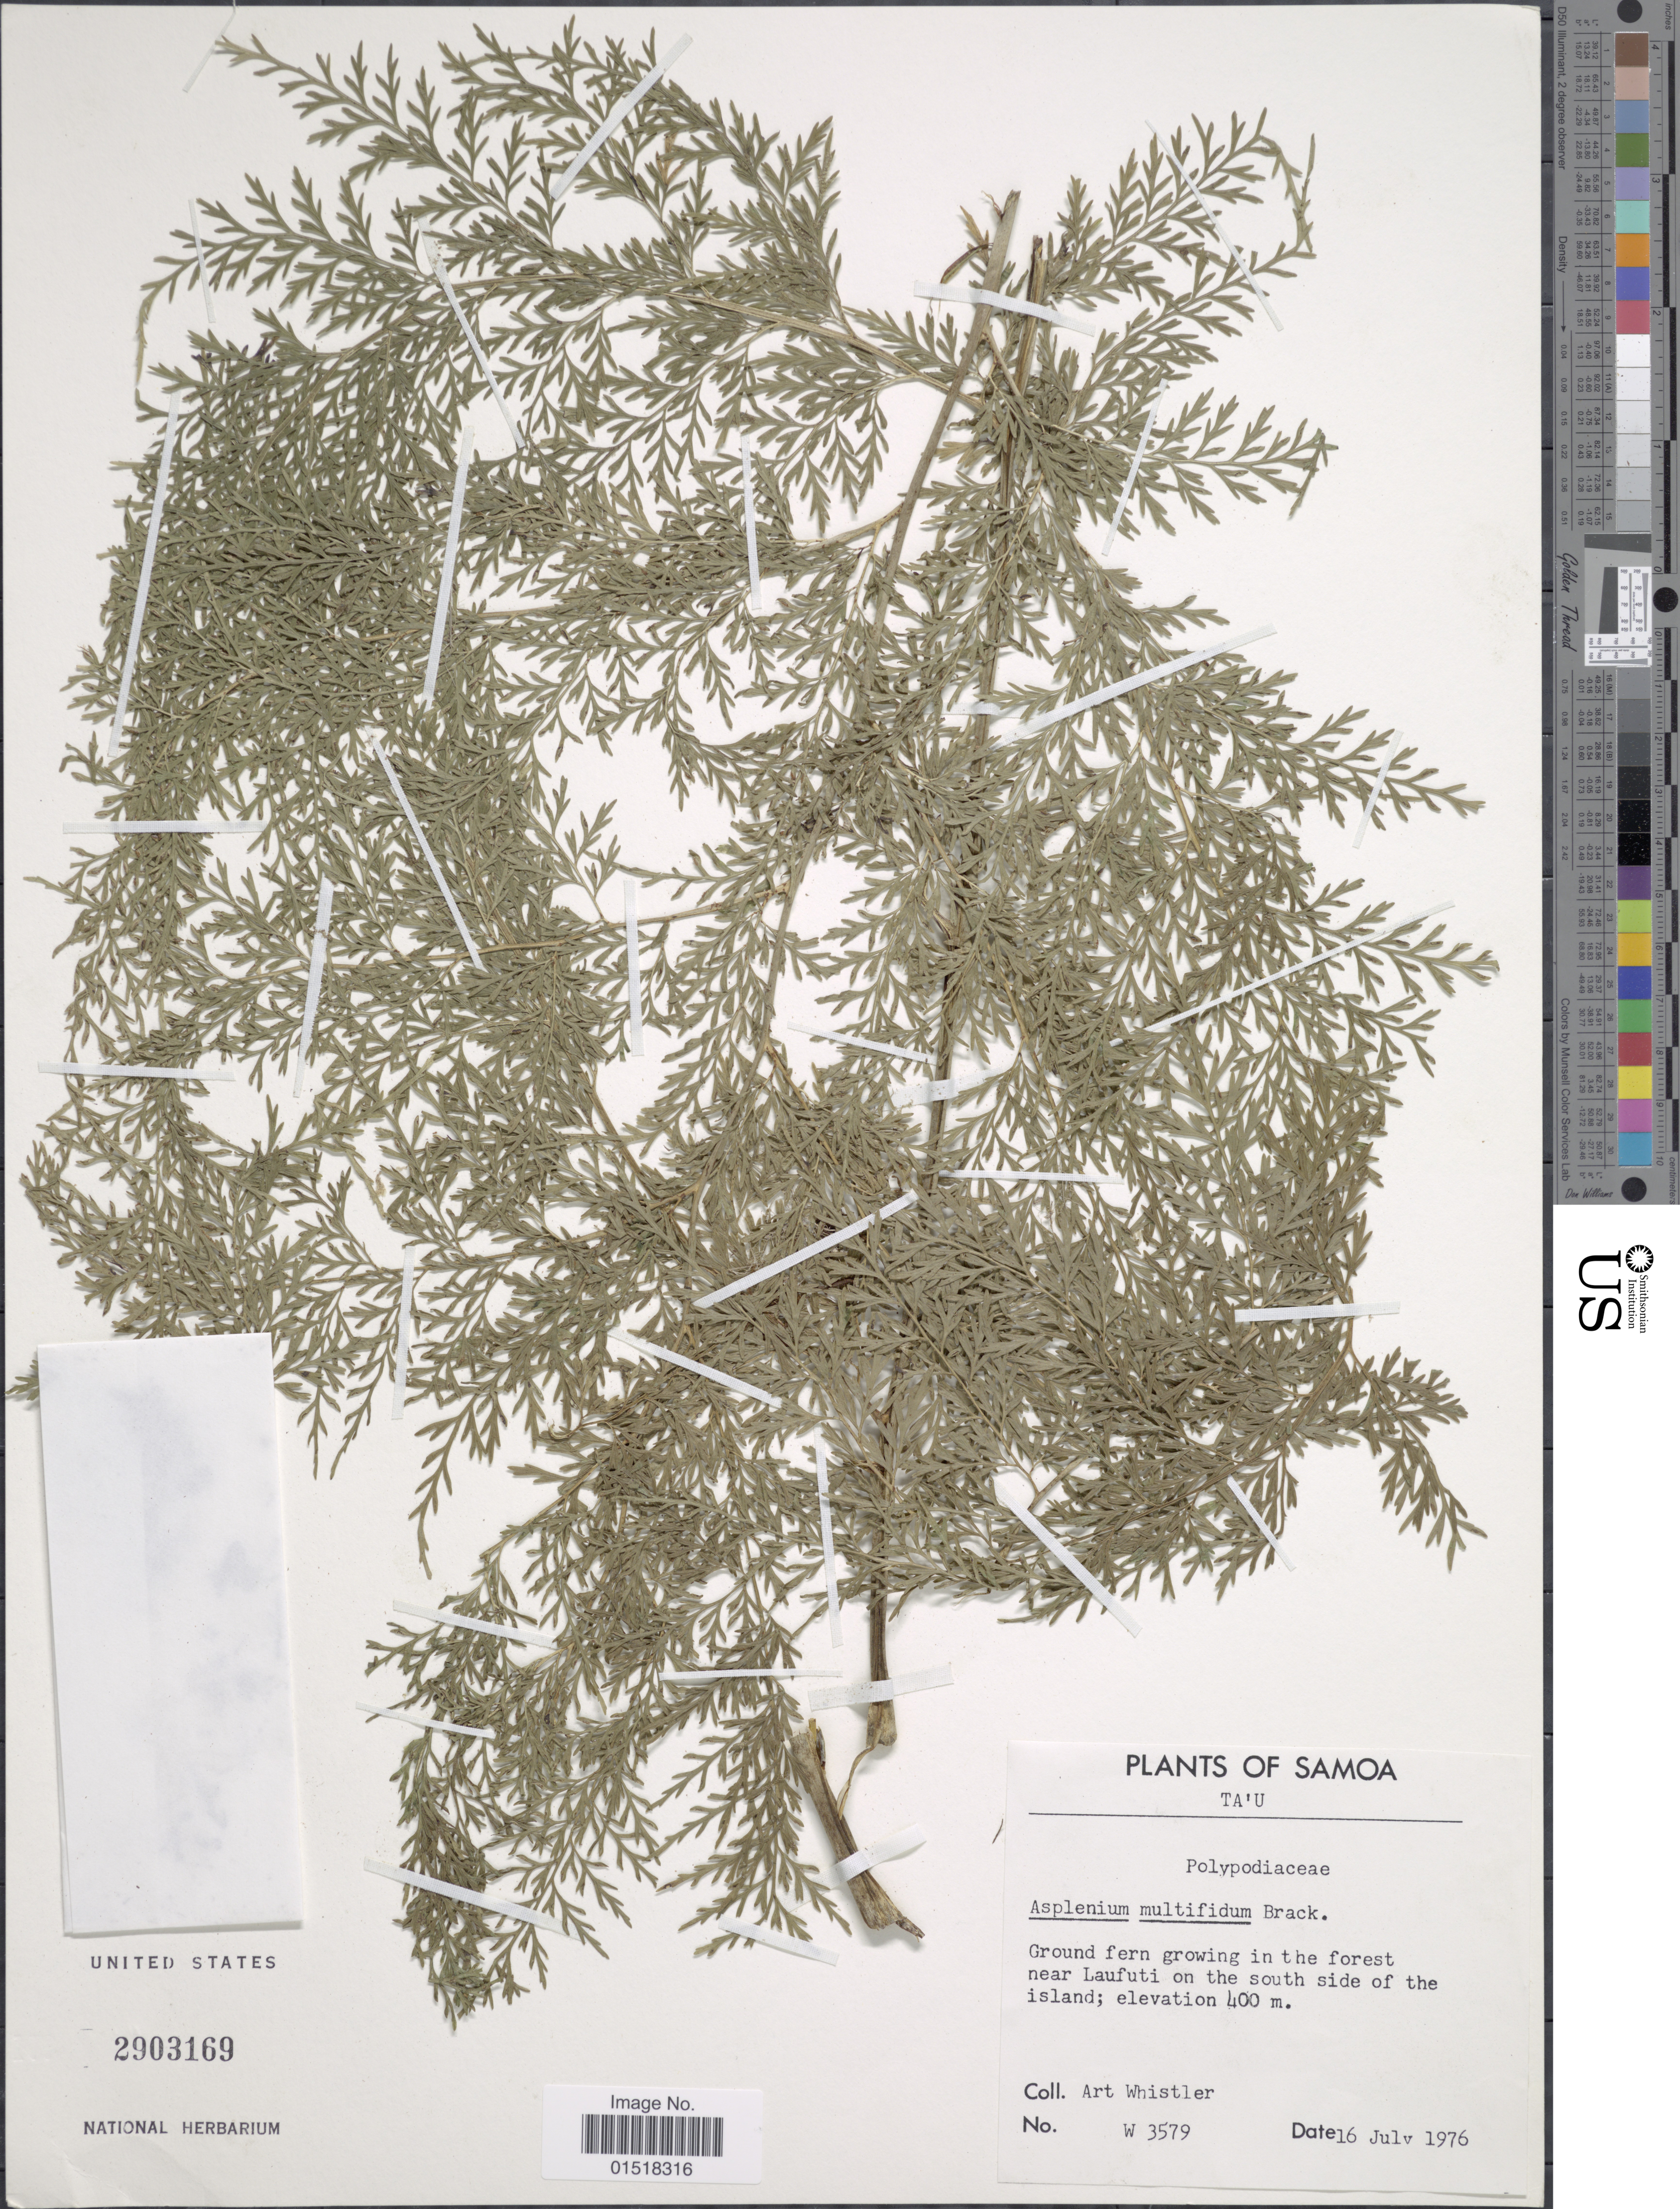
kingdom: Plantae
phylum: Tracheophyta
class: Polypodiopsida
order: Polypodiales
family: Aspleniaceae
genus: Asplenium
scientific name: Asplenium shuttleworthianum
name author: Kunze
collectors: A. Whistler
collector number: W 3579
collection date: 1976-07-16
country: American Samoa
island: Ta'u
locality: Ta'u. Ground fern growing in the forest near Laufuti on the south side of the island.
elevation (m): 400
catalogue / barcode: US 2903169